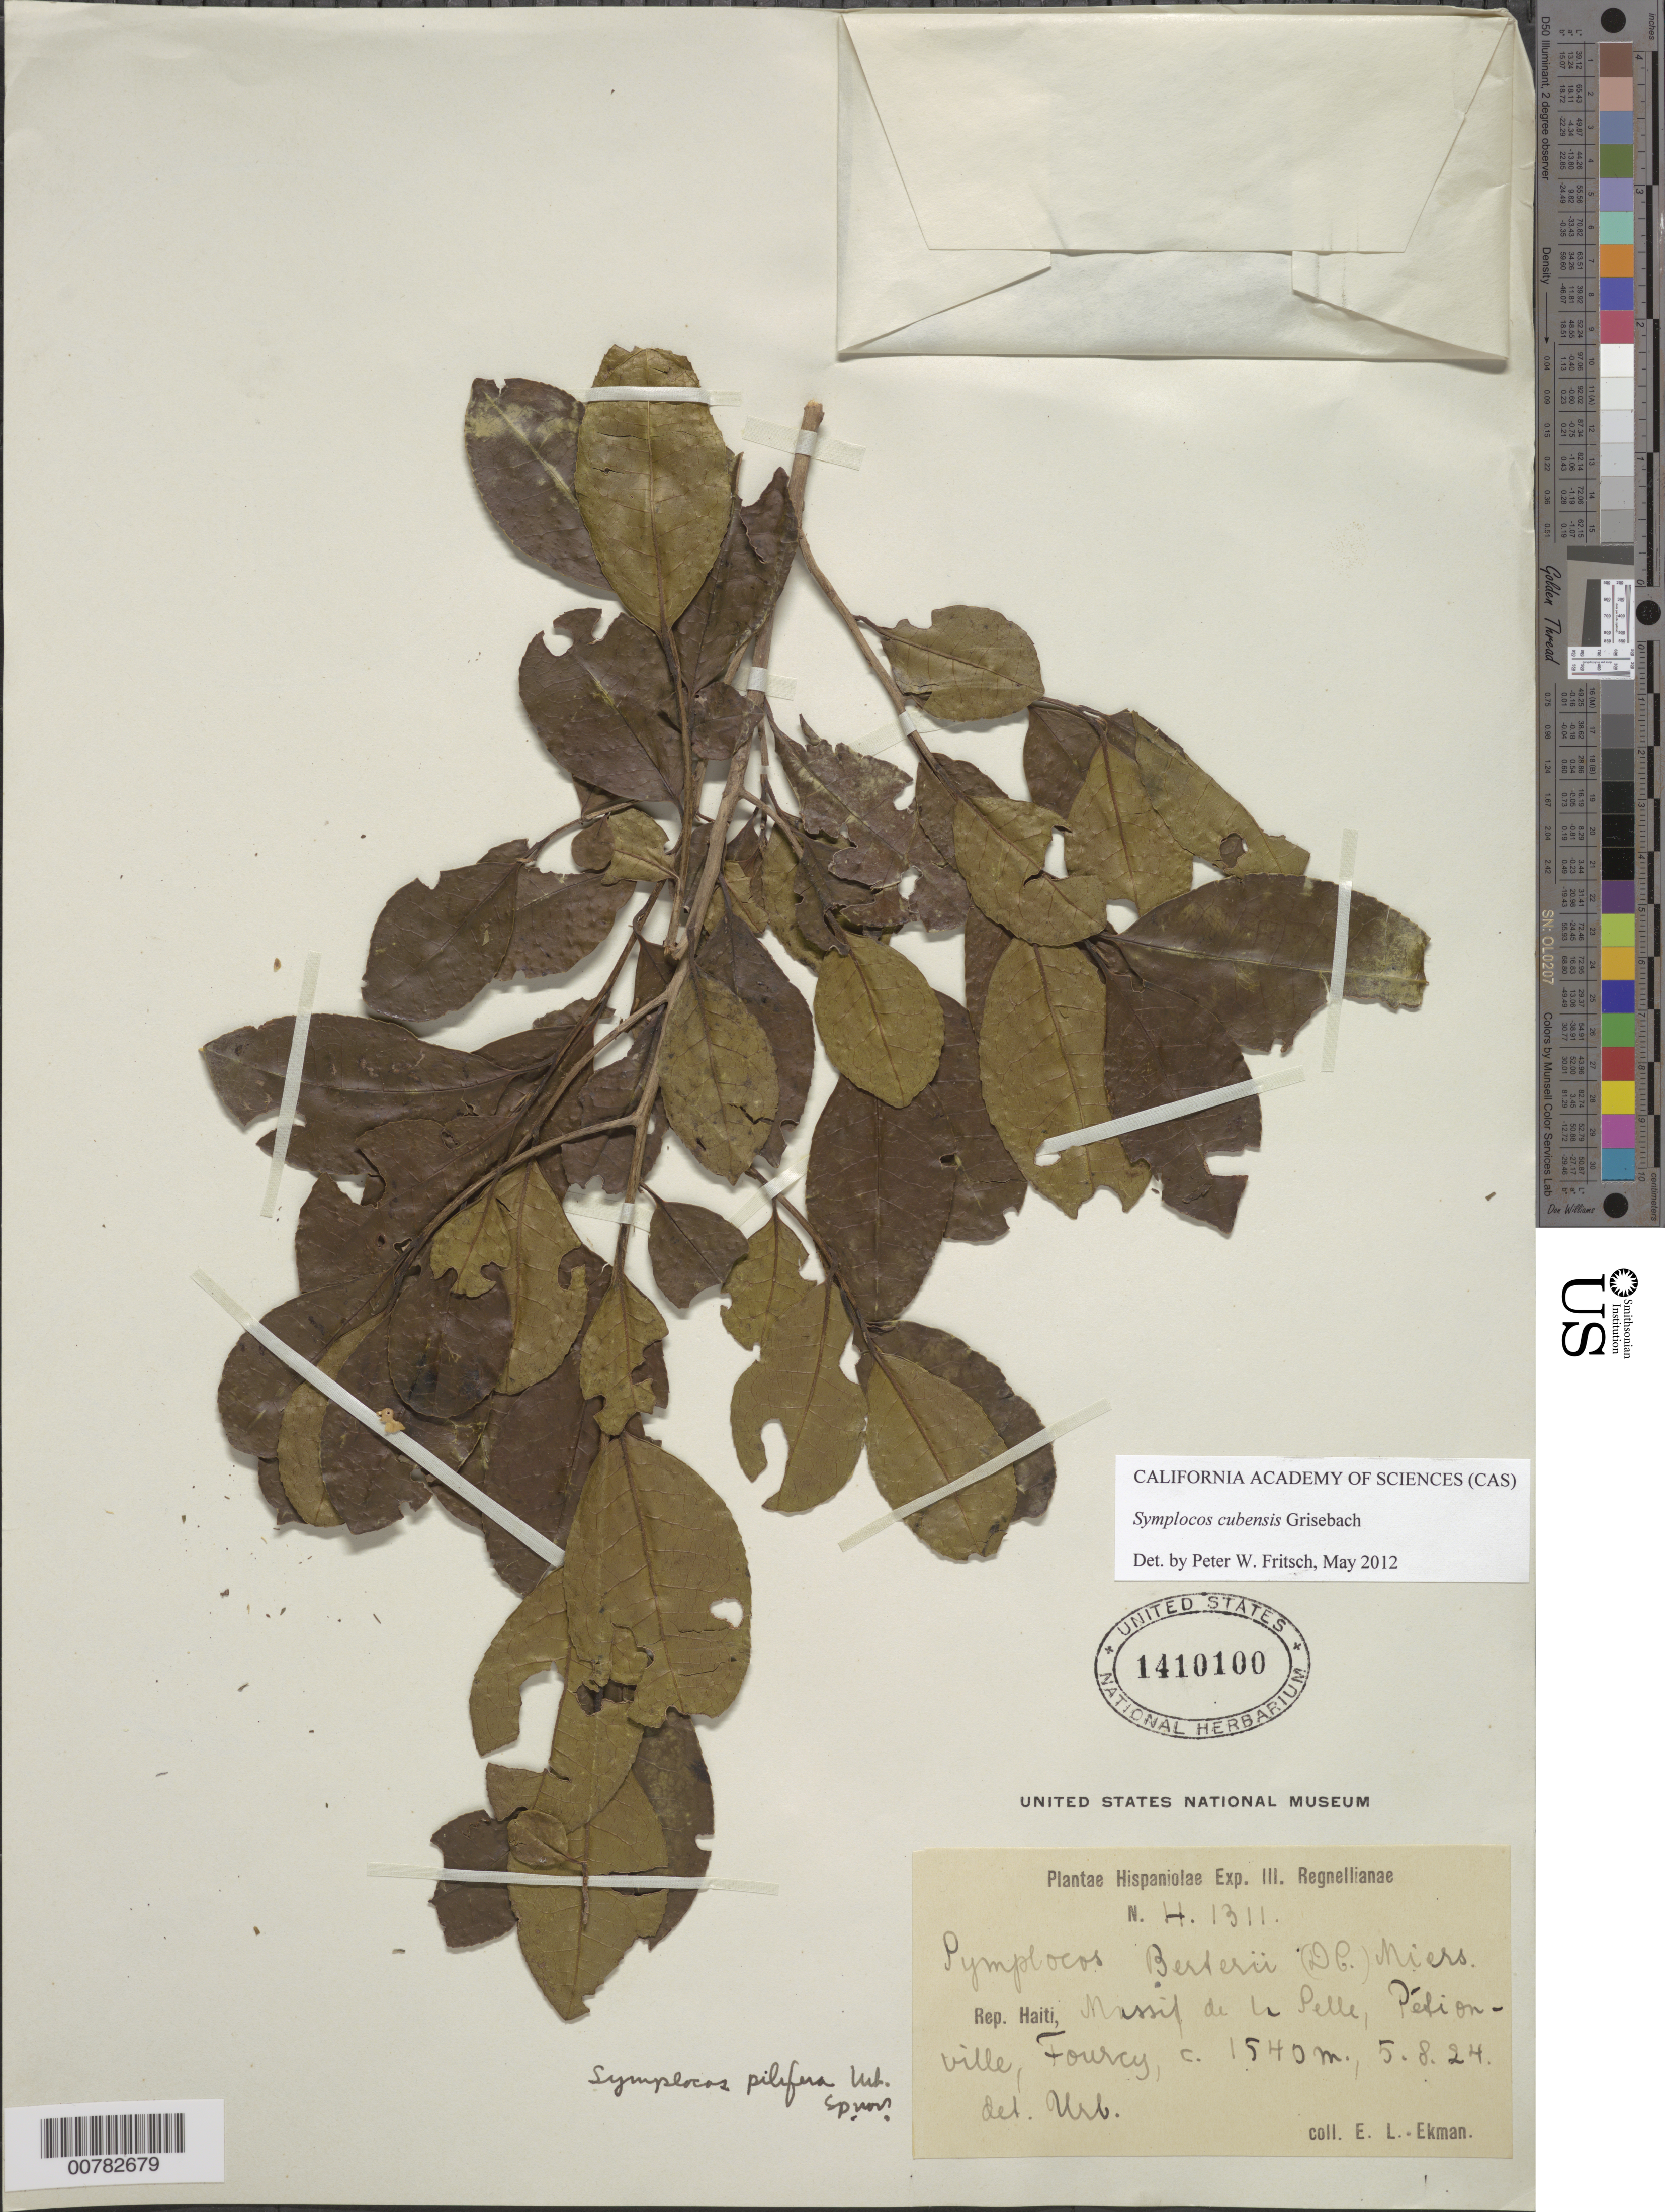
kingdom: Plantae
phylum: Tracheophyta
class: Magnoliopsida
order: Ericales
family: Symplocaceae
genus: Symplocos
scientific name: Symplocos cubensis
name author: Griseb.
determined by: Fritsch, Peter W.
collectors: E. L. Ekman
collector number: H 1311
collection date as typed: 05 Aug 1924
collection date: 1924-08-05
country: Haiti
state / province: Ouest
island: Hispaniola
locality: Fourcy, Pétionville, Massif de la Selle.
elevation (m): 1540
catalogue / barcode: US 1410100